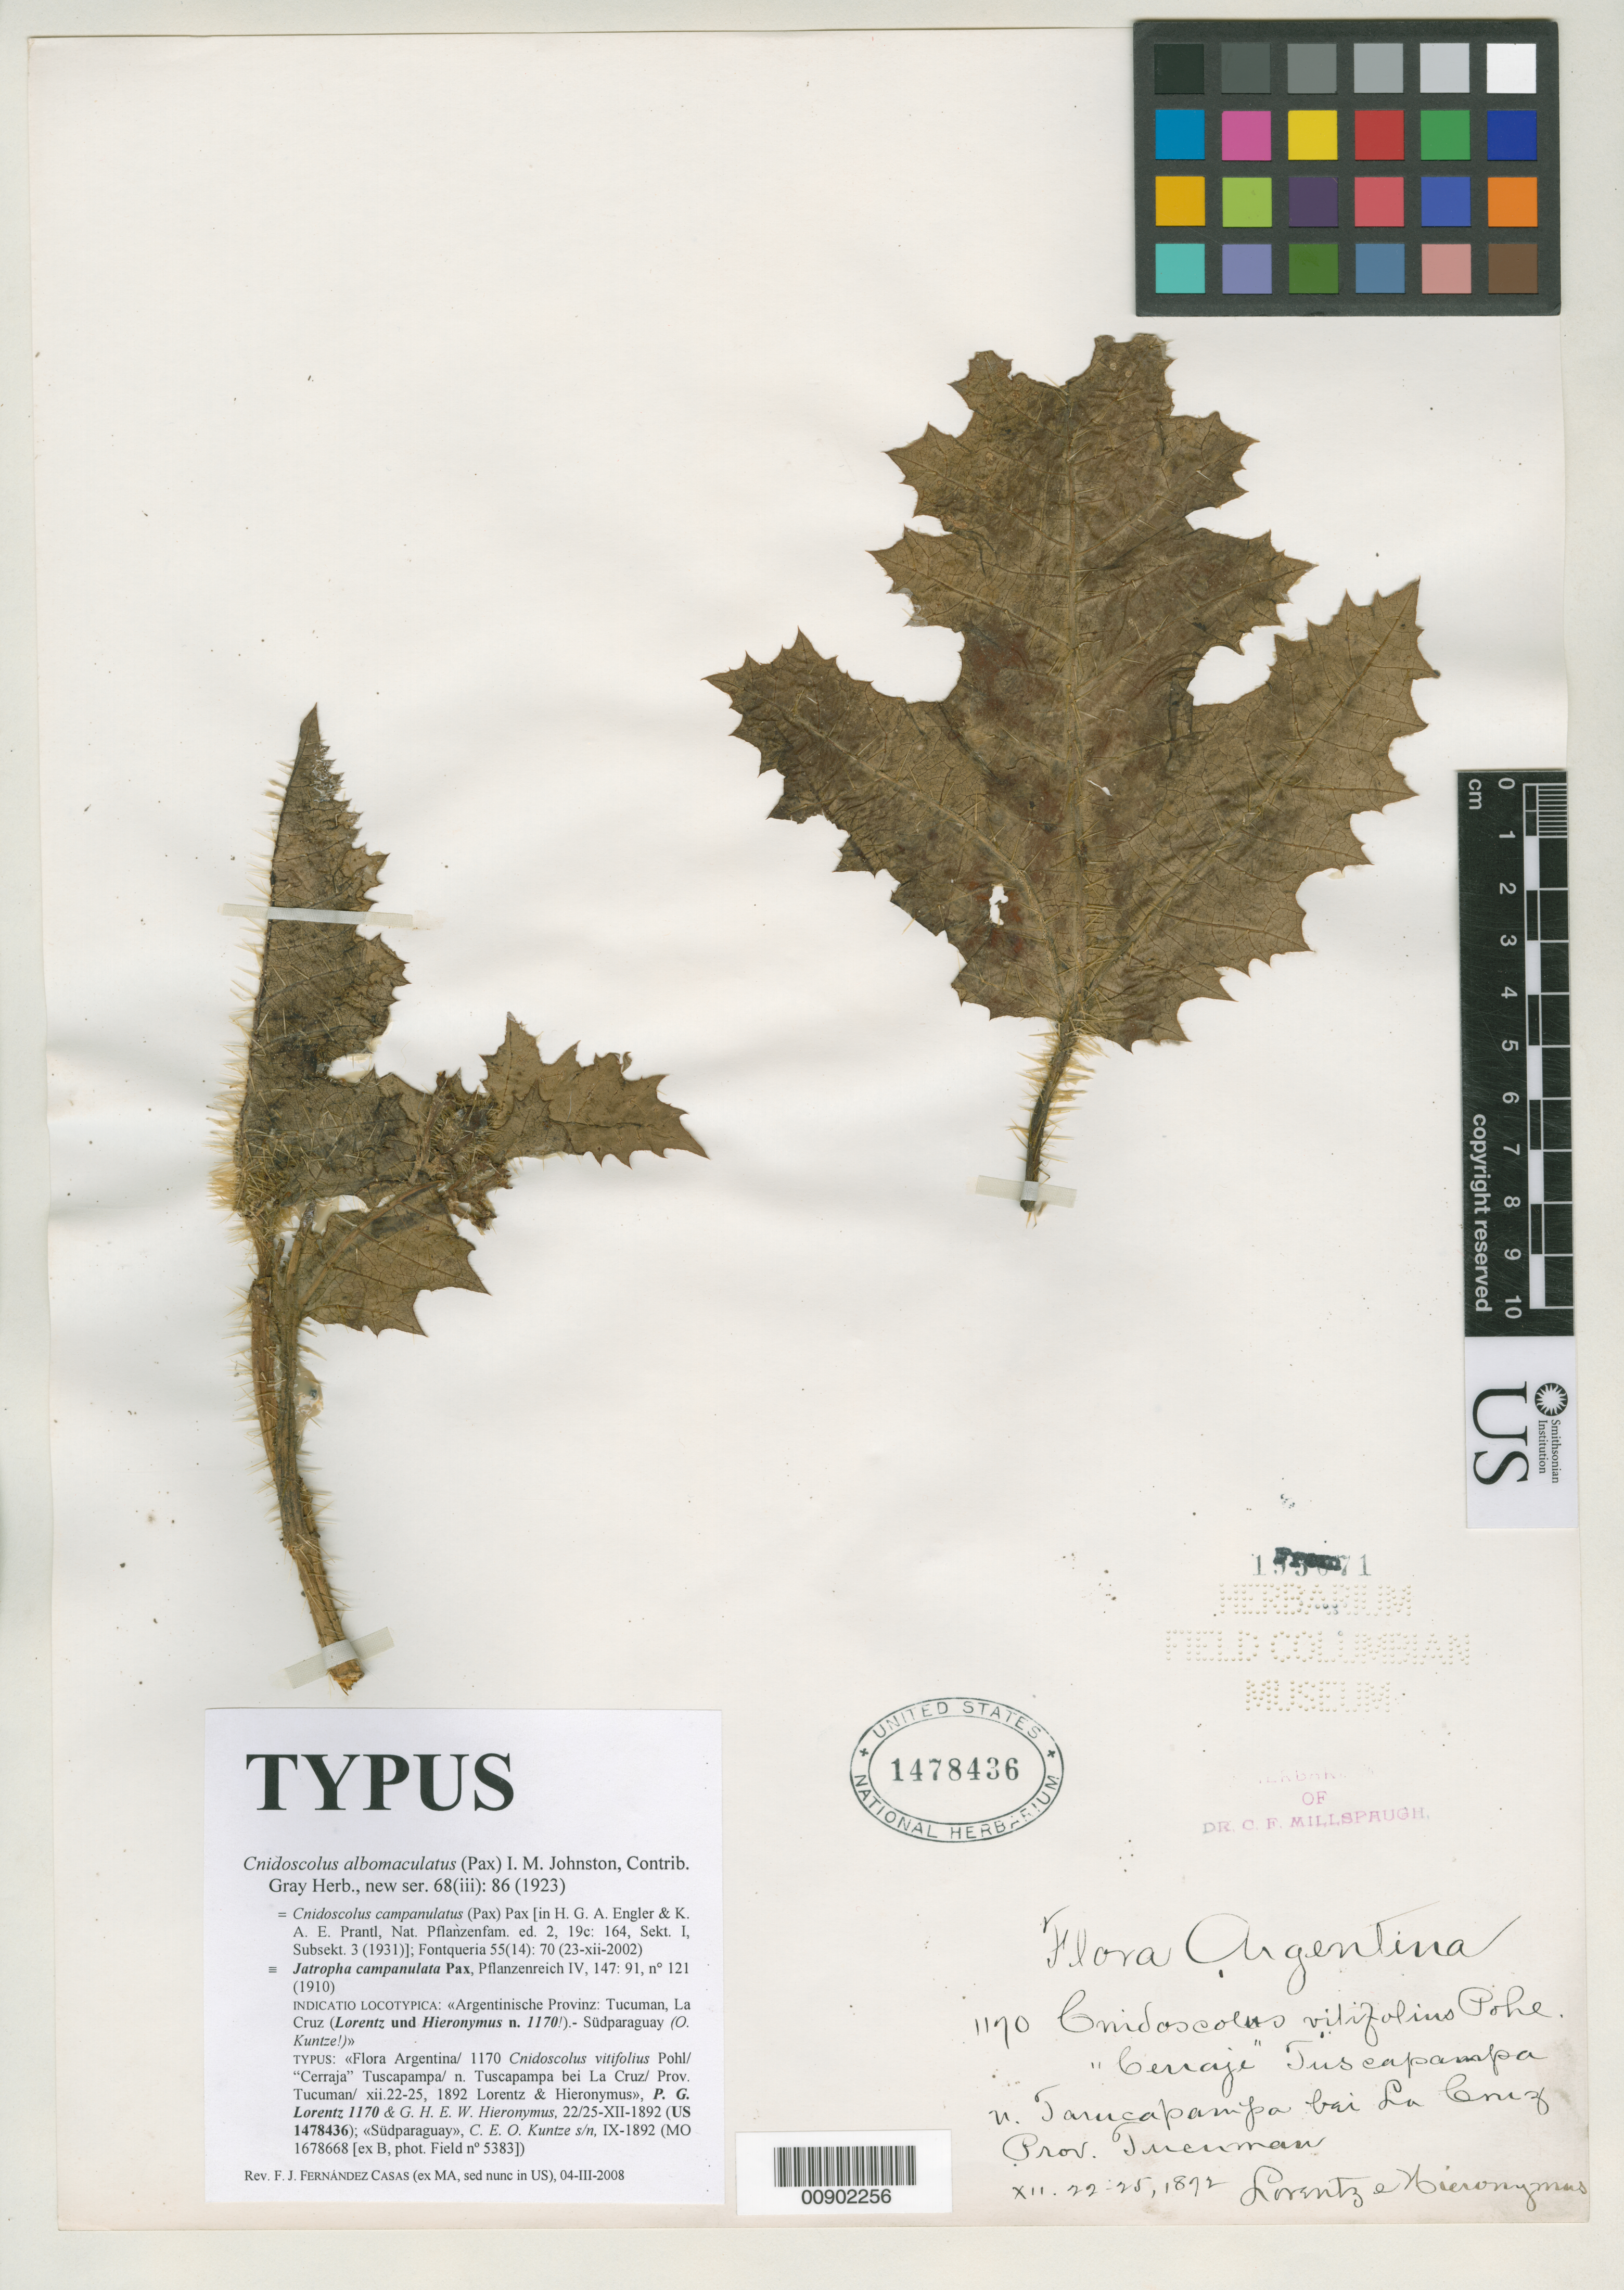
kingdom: Plantae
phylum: Tracheophyta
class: Magnoliopsida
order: Malpighiales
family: Euphorbiaceae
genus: Jatropha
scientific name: Jatropha campanulata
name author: Pax in Engl.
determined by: Fernández Casas, F. J.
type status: Syntype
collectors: P. G. Lorentz & G. H. Hieronymus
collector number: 1170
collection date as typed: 22 Dec 1872 to 25 Dec 1872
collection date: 1872-12-22/1872-12-25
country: Argentina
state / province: Tucumán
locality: "Cerraje", Tuscapampa n. Tarucapampa bei La Cruz, Prov. Tucuman.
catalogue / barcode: US 1478436